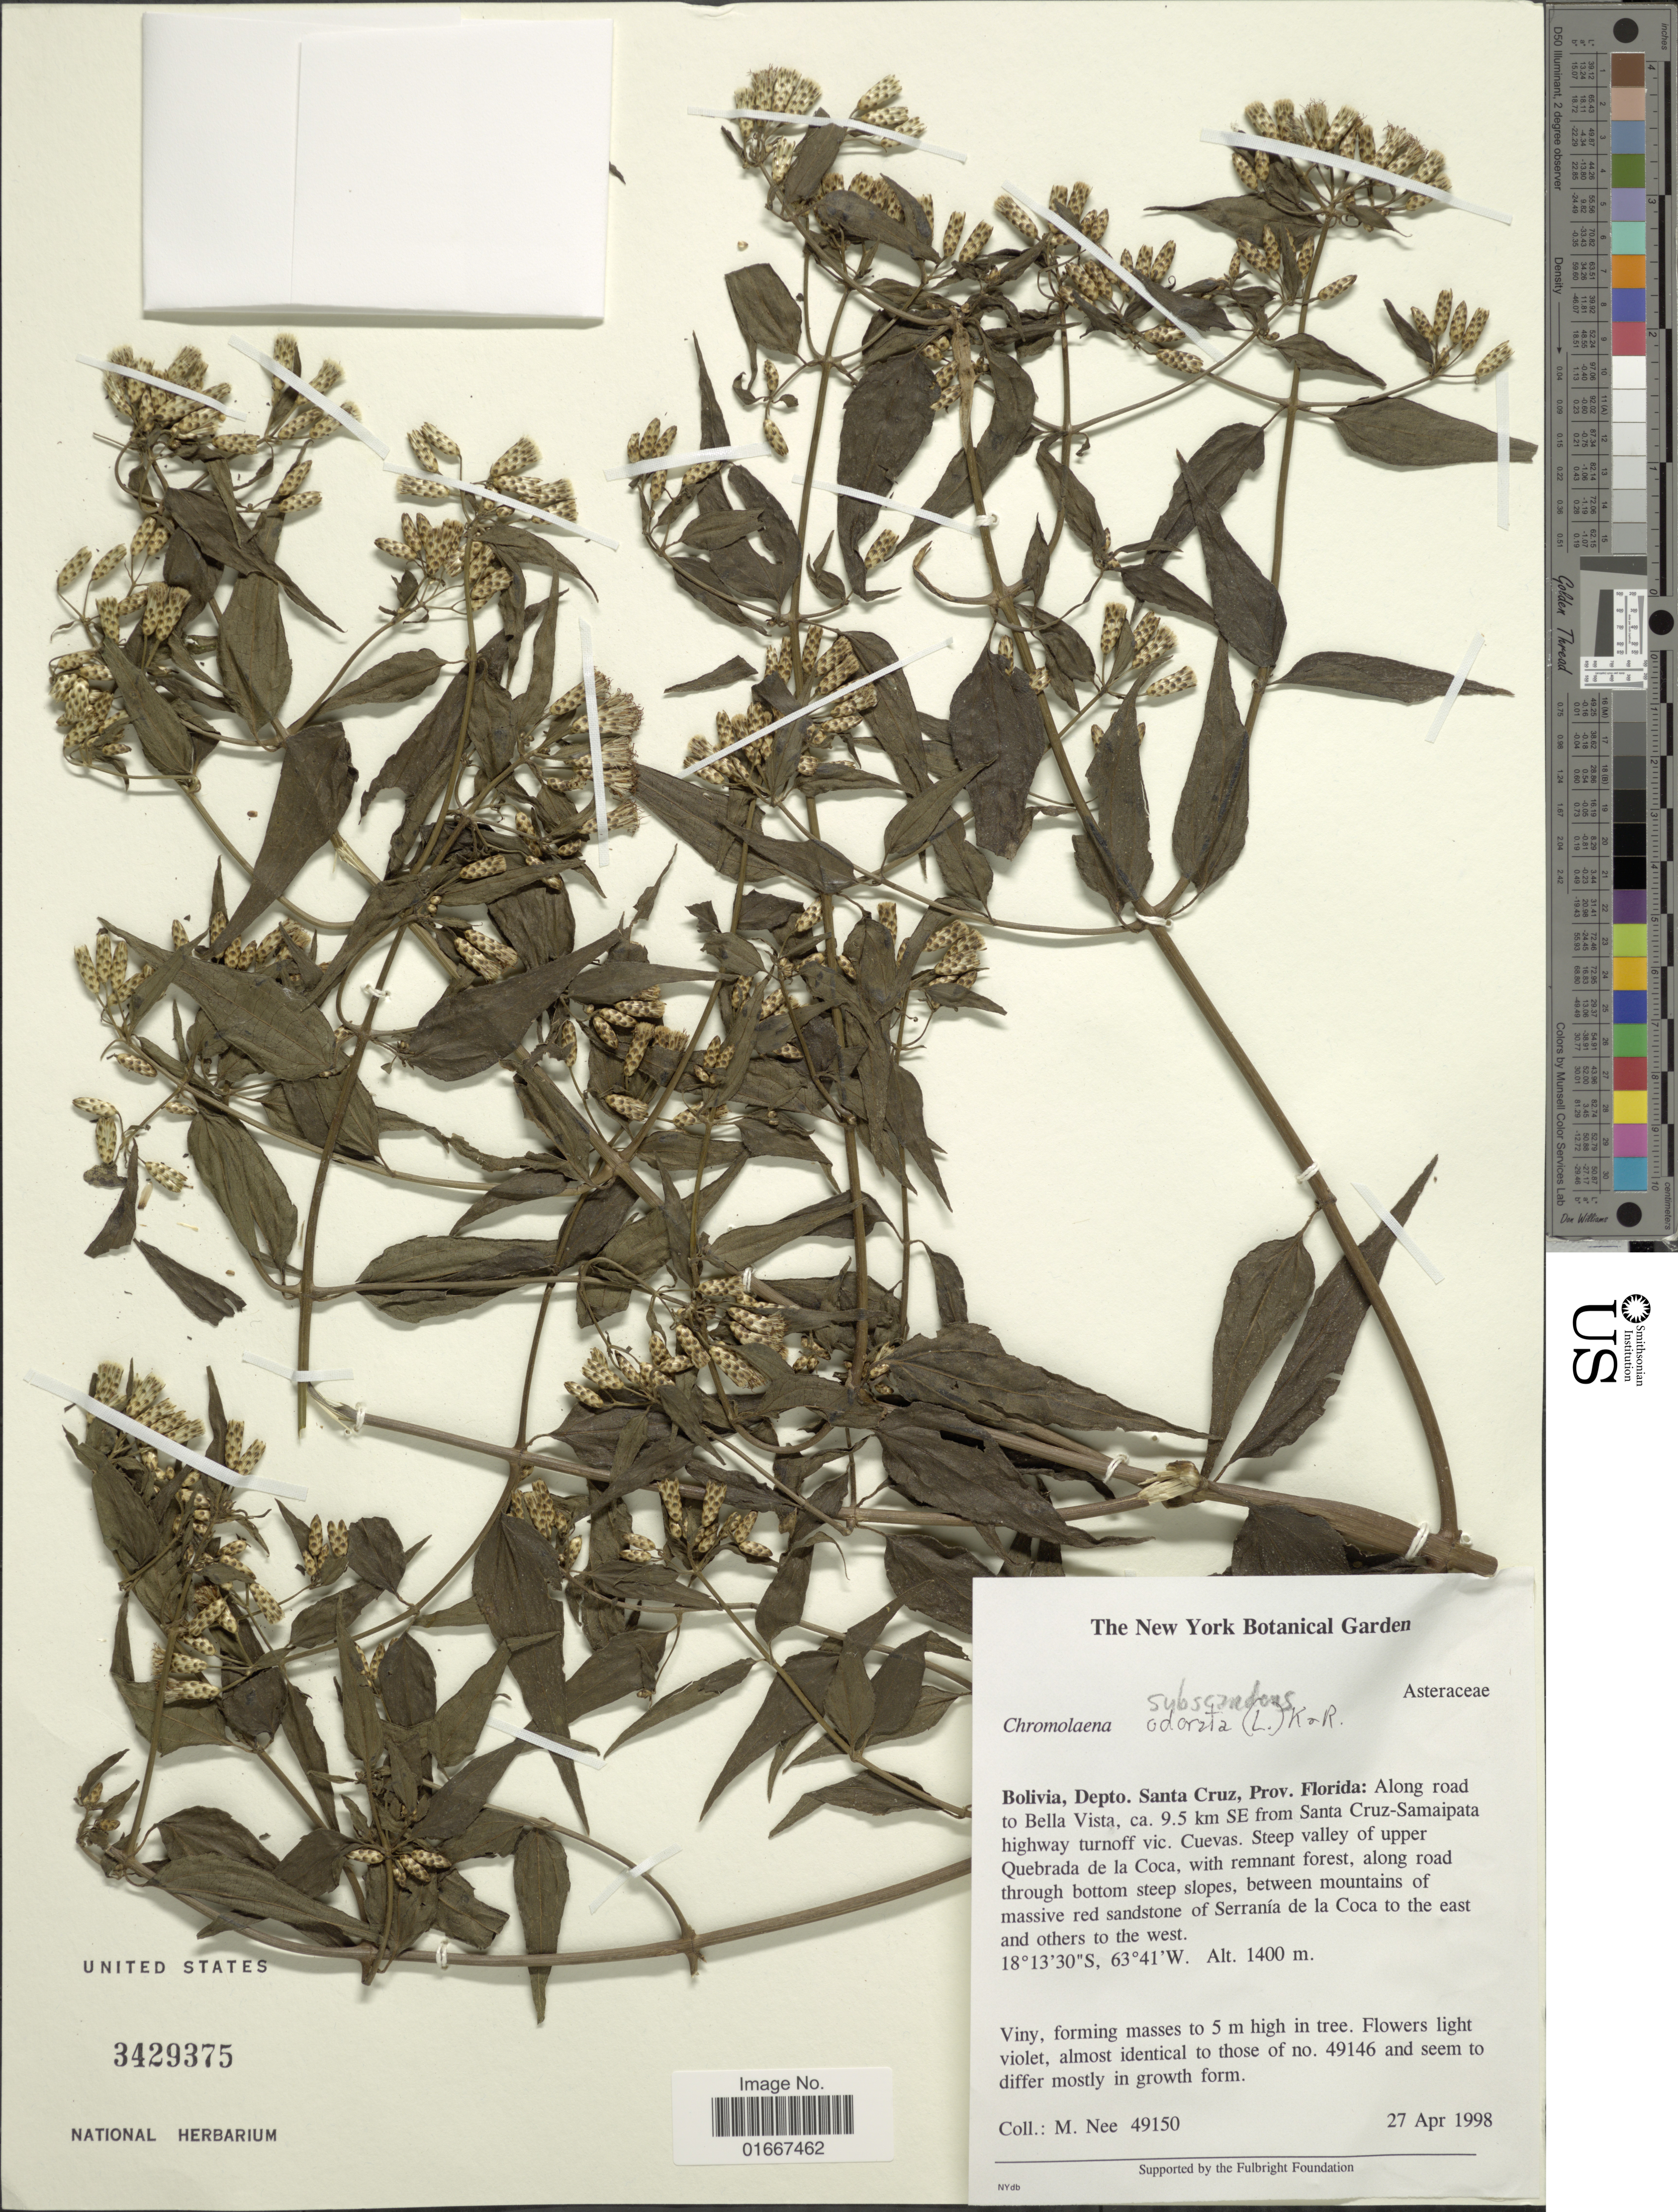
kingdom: Plantae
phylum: Tracheophyta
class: Magnoliopsida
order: Asterales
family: Asteraceae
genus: Chromolaena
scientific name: Chromolaena subscandens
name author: (Hieron.) R.M. King & H. Rob.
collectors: M. Nee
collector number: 49150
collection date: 1998-04-27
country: Bolivia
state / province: Santa Cruz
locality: Prov. Florida: Along road to Bella Vista, ca. 9.5 km SE from Santa Cruz-Samaipata highway turnoff vic. Cuevas. Steep valley of upper Quebrada de la Coca, with remnant forest, along road through bottom steep slopes, between mountains of massive red sandstone of Serrania de la Coca to the east and others to the west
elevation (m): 1400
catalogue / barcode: US 3429375